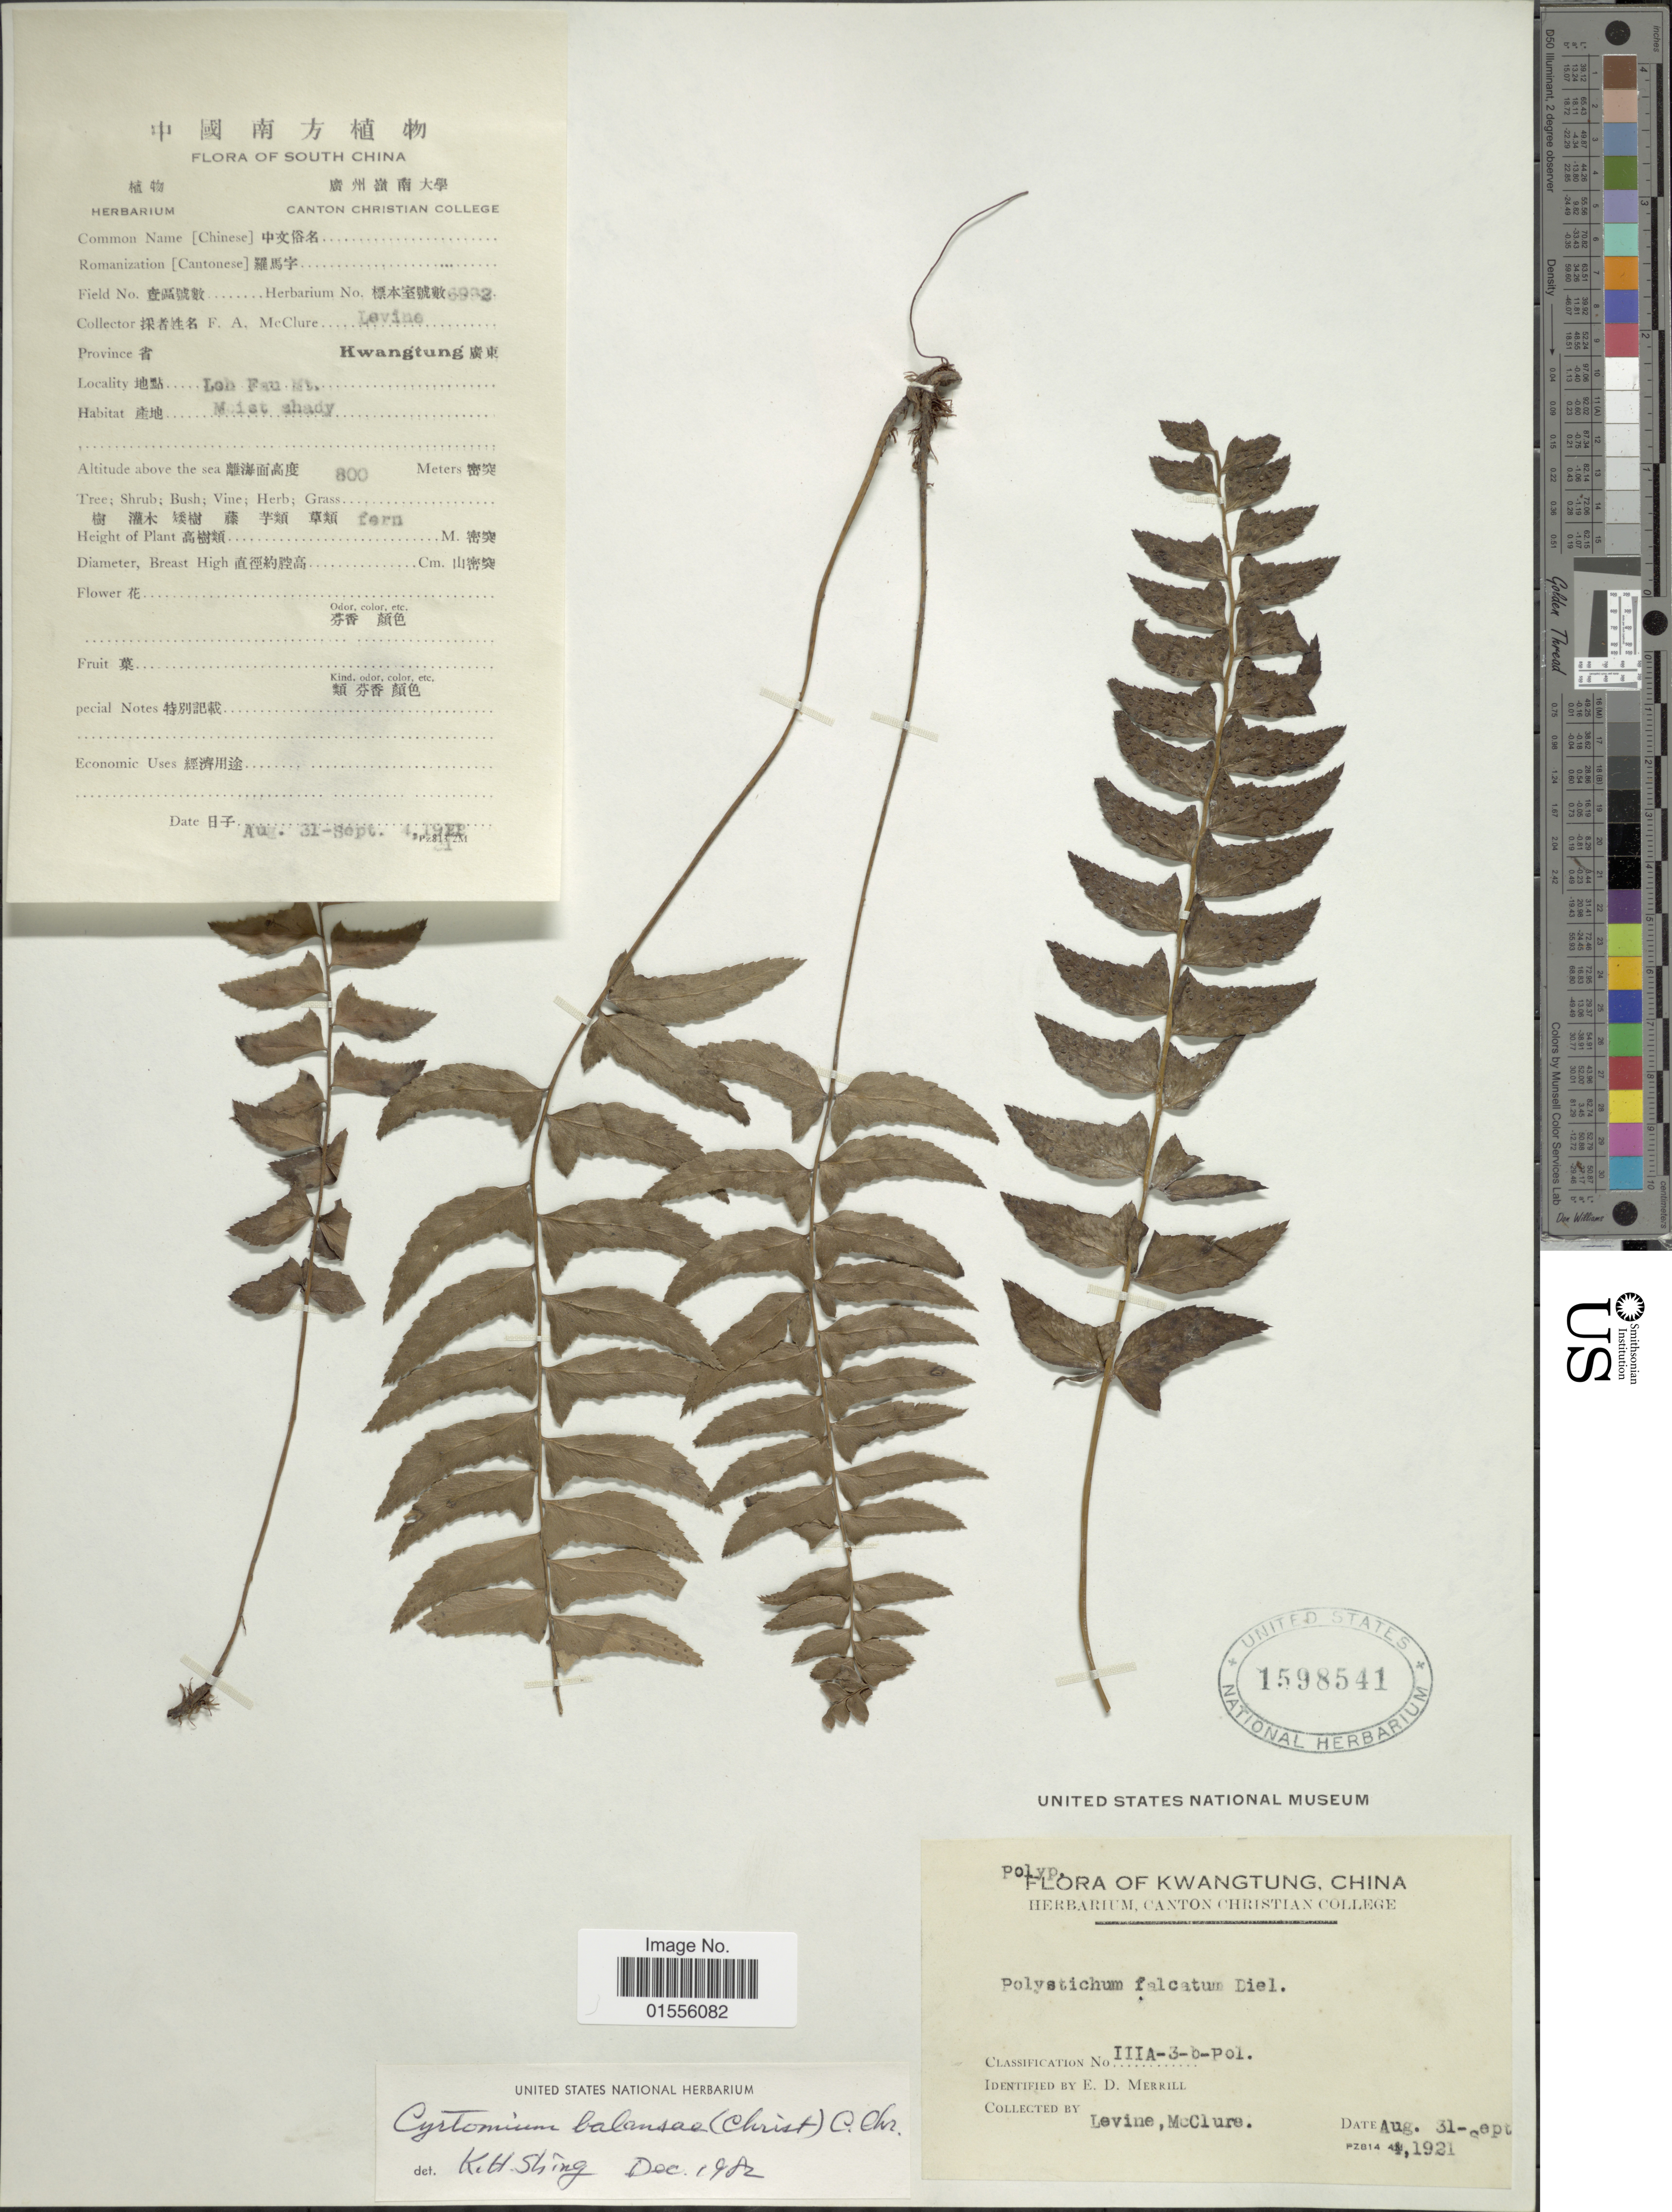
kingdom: Plantae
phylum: Tracheophyta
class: Polypodiopsida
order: Polypodiales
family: Dryopteridaceae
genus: Cyrtomium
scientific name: Cyrtomium balansae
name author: (Christ) C. Chr.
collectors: -. Levine & McClure, --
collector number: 6992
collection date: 1921-08-31/1921-09-04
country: China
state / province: Guangdong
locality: Kwangtung, South China, Loh Fau Mt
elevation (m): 800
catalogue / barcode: US 1598541